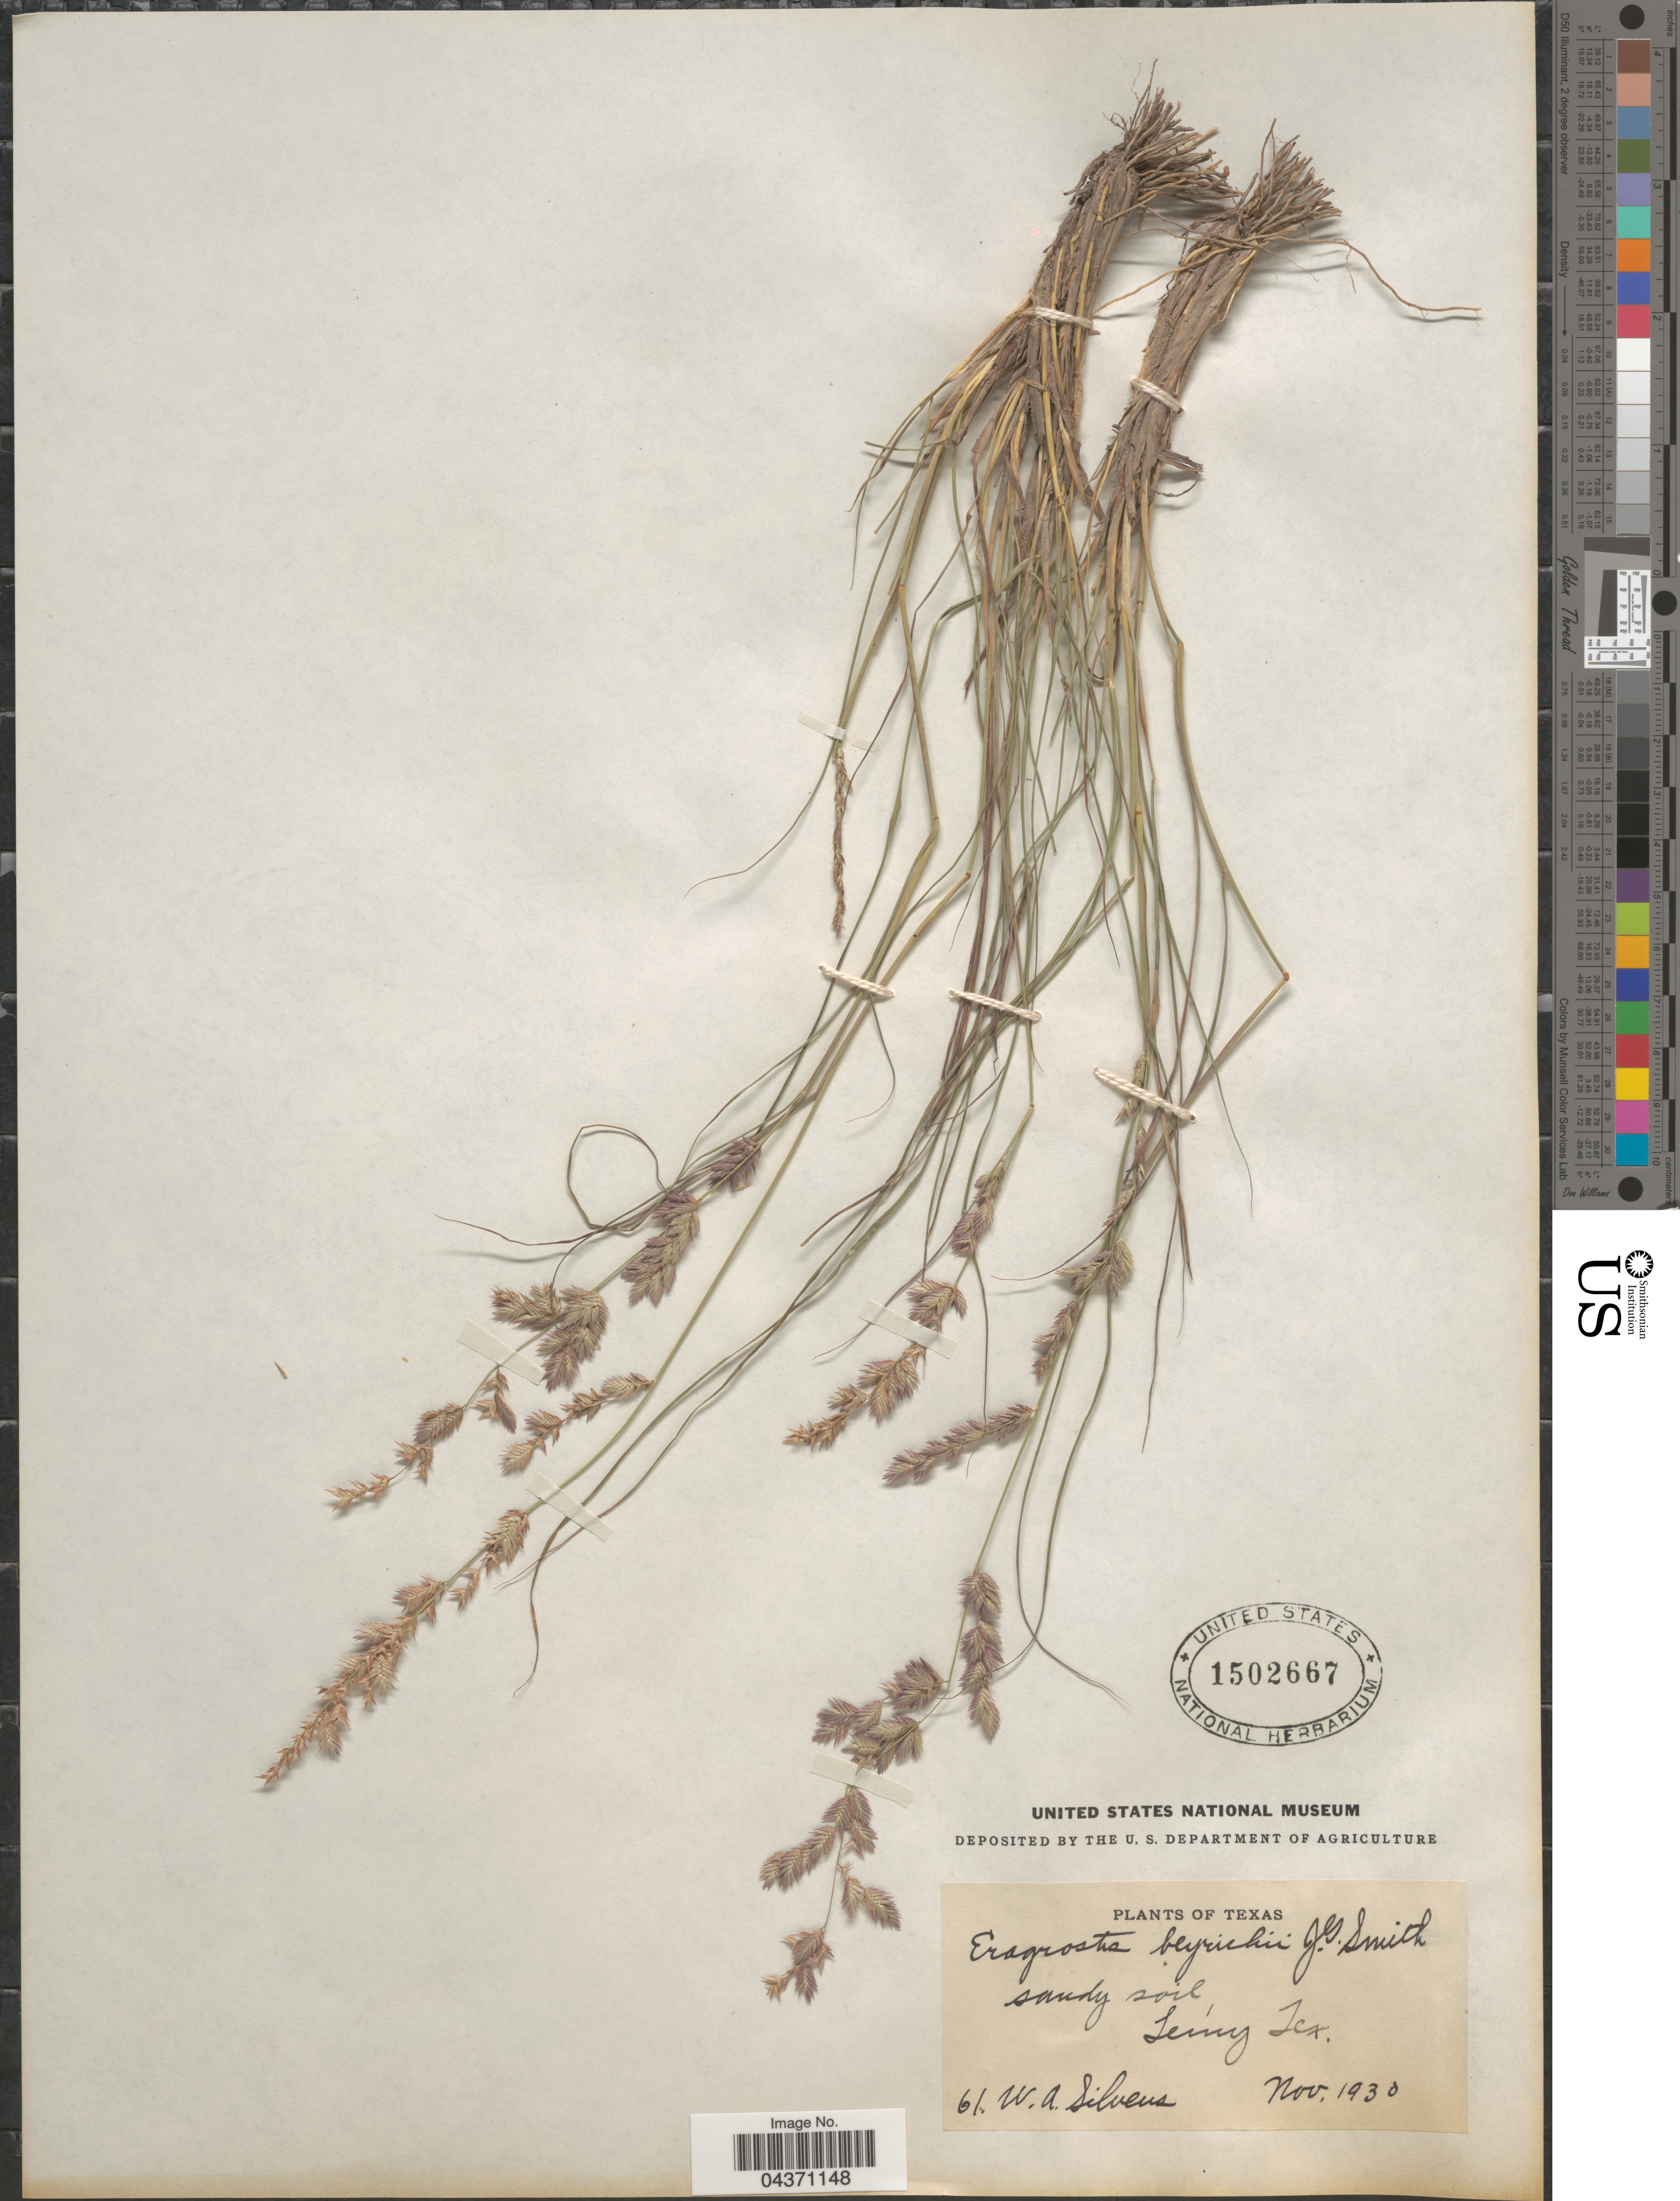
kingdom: Plantae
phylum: Tracheophyta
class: Liliopsida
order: Poales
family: Poaceae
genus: Eragrostis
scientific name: Eragrostis secundiflora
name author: J. Presl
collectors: W. Silveus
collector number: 61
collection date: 1930-11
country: United States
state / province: Texas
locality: Sandy soil, Lenny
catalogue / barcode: US 1502667